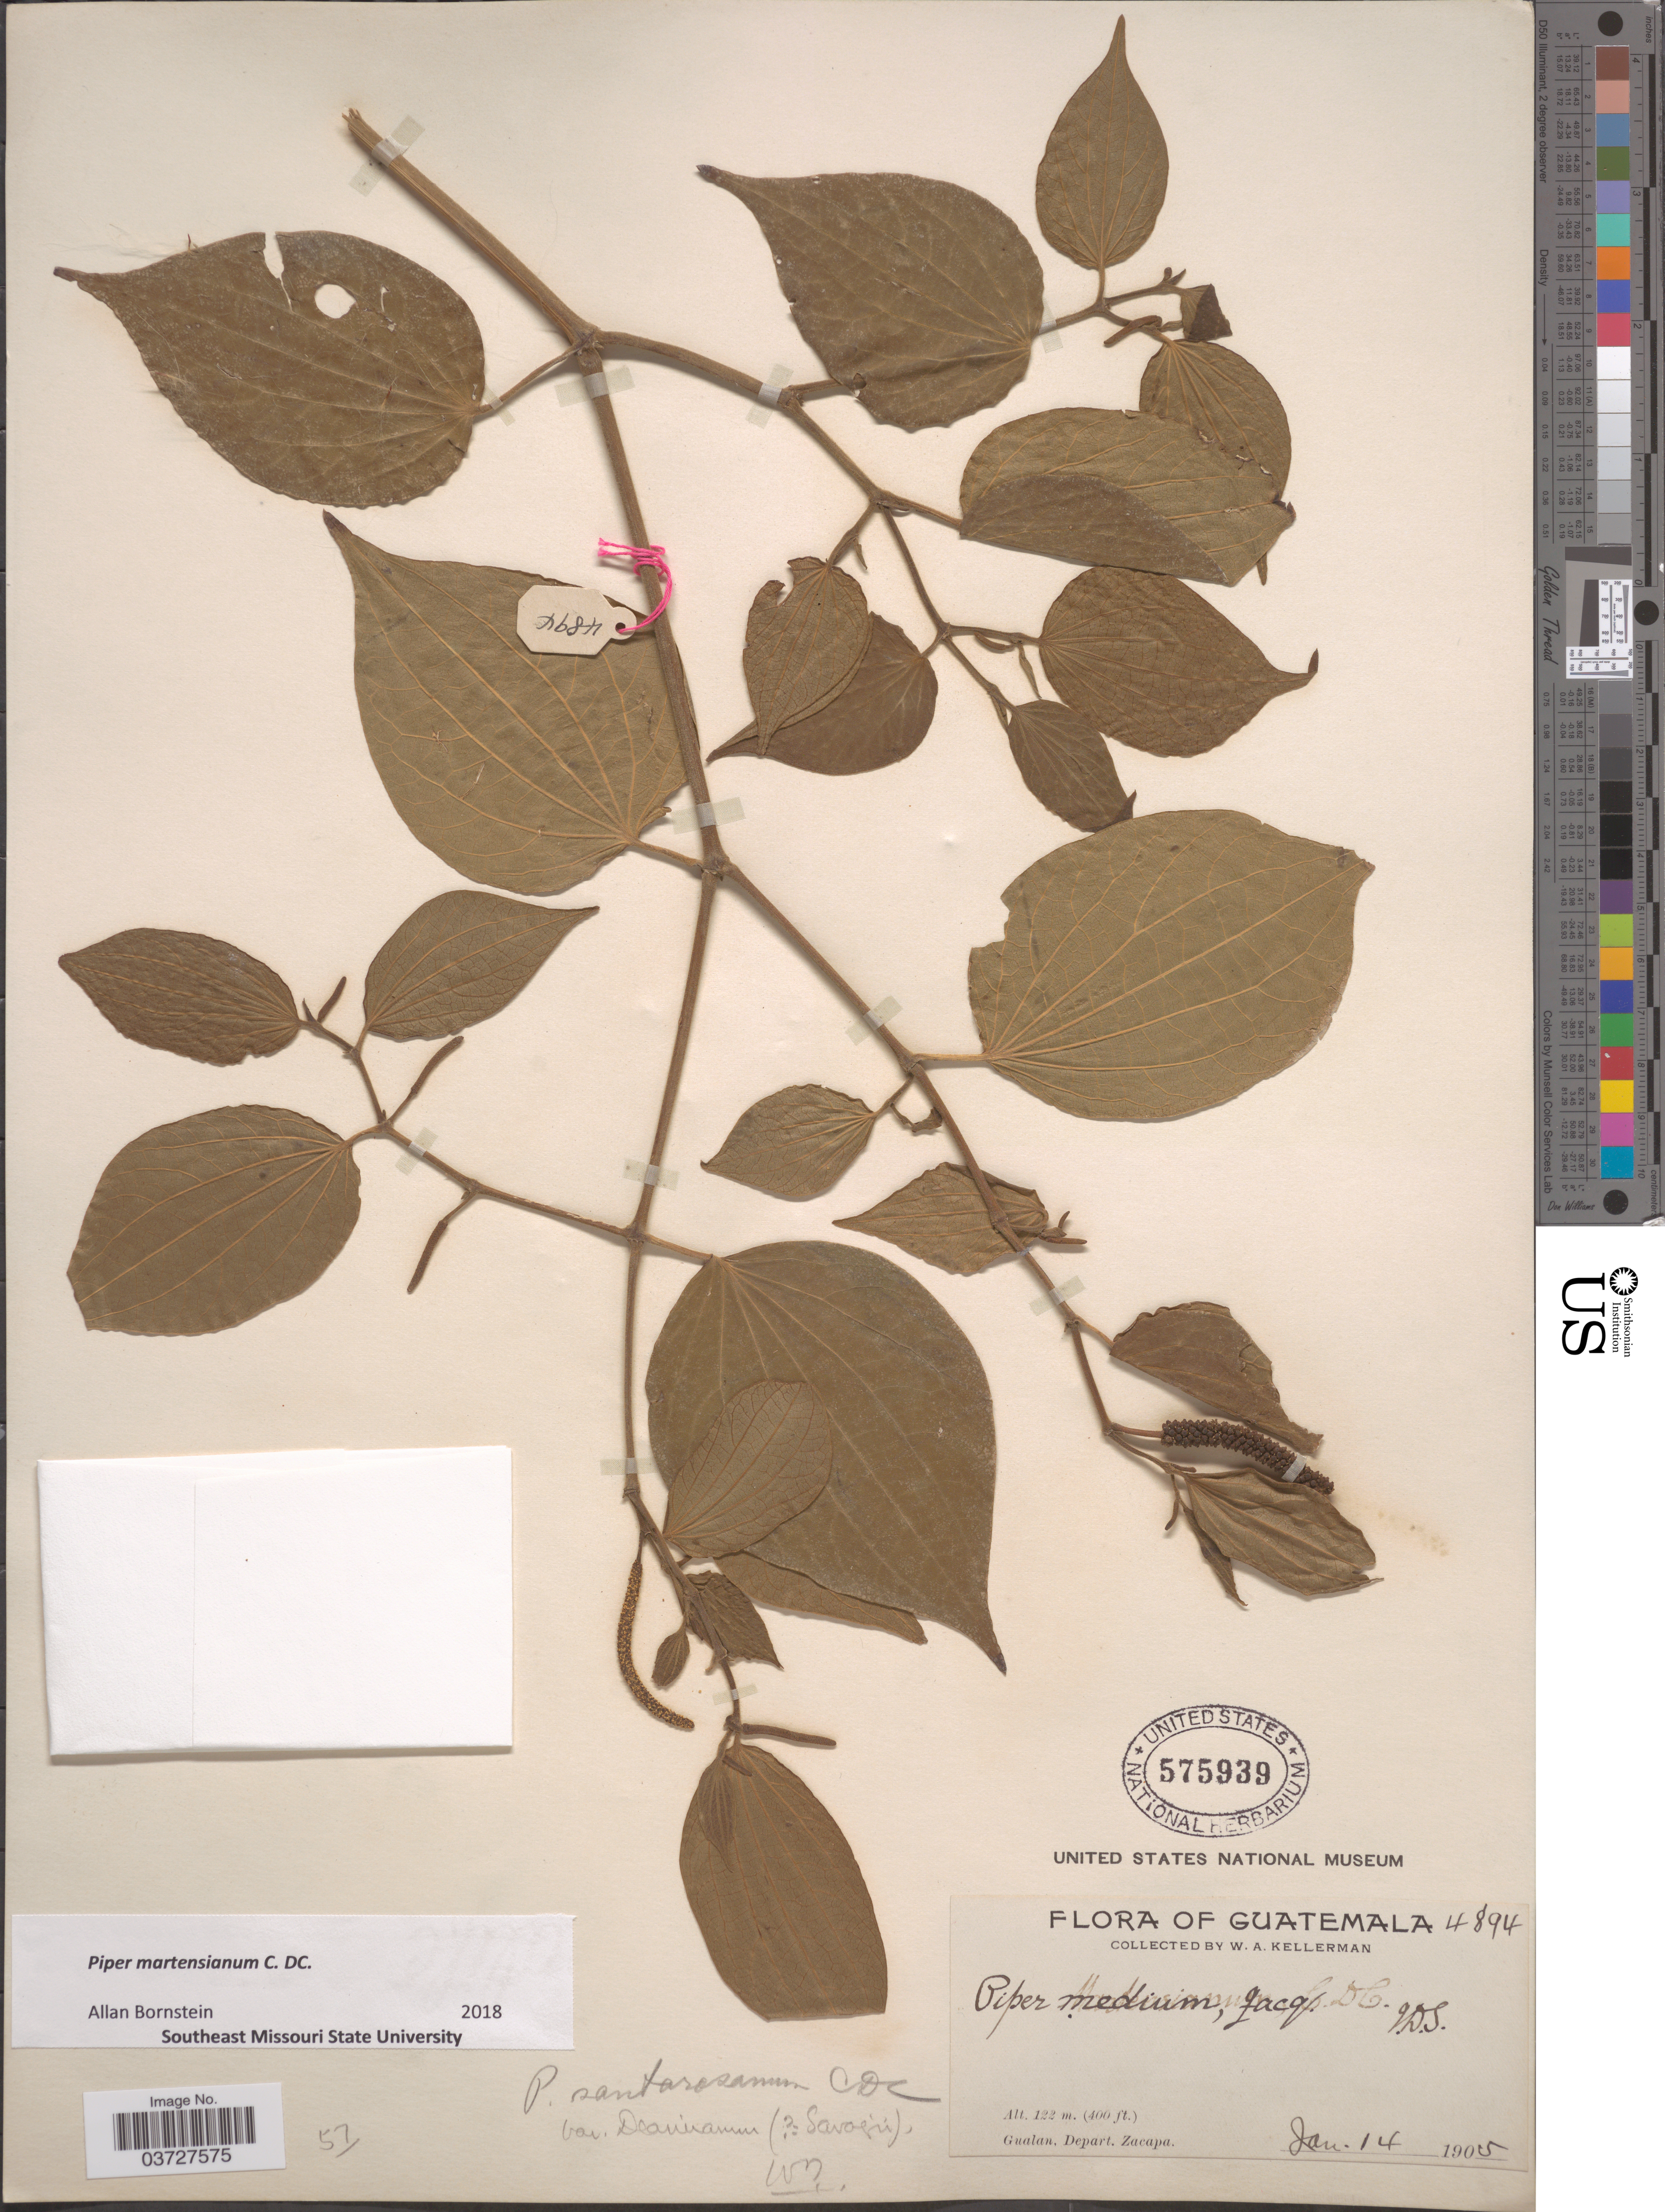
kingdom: Plantae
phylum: Tracheophyta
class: Magnoliopsida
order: Piperales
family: Piperaceae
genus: Piper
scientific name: Piper martensianum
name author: C. DC.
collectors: W. Kellerman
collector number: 4894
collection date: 1905-01-14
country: Guatemala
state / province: Zacapa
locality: Gualan, Depart. Zacapa.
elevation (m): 122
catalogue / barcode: US 575939